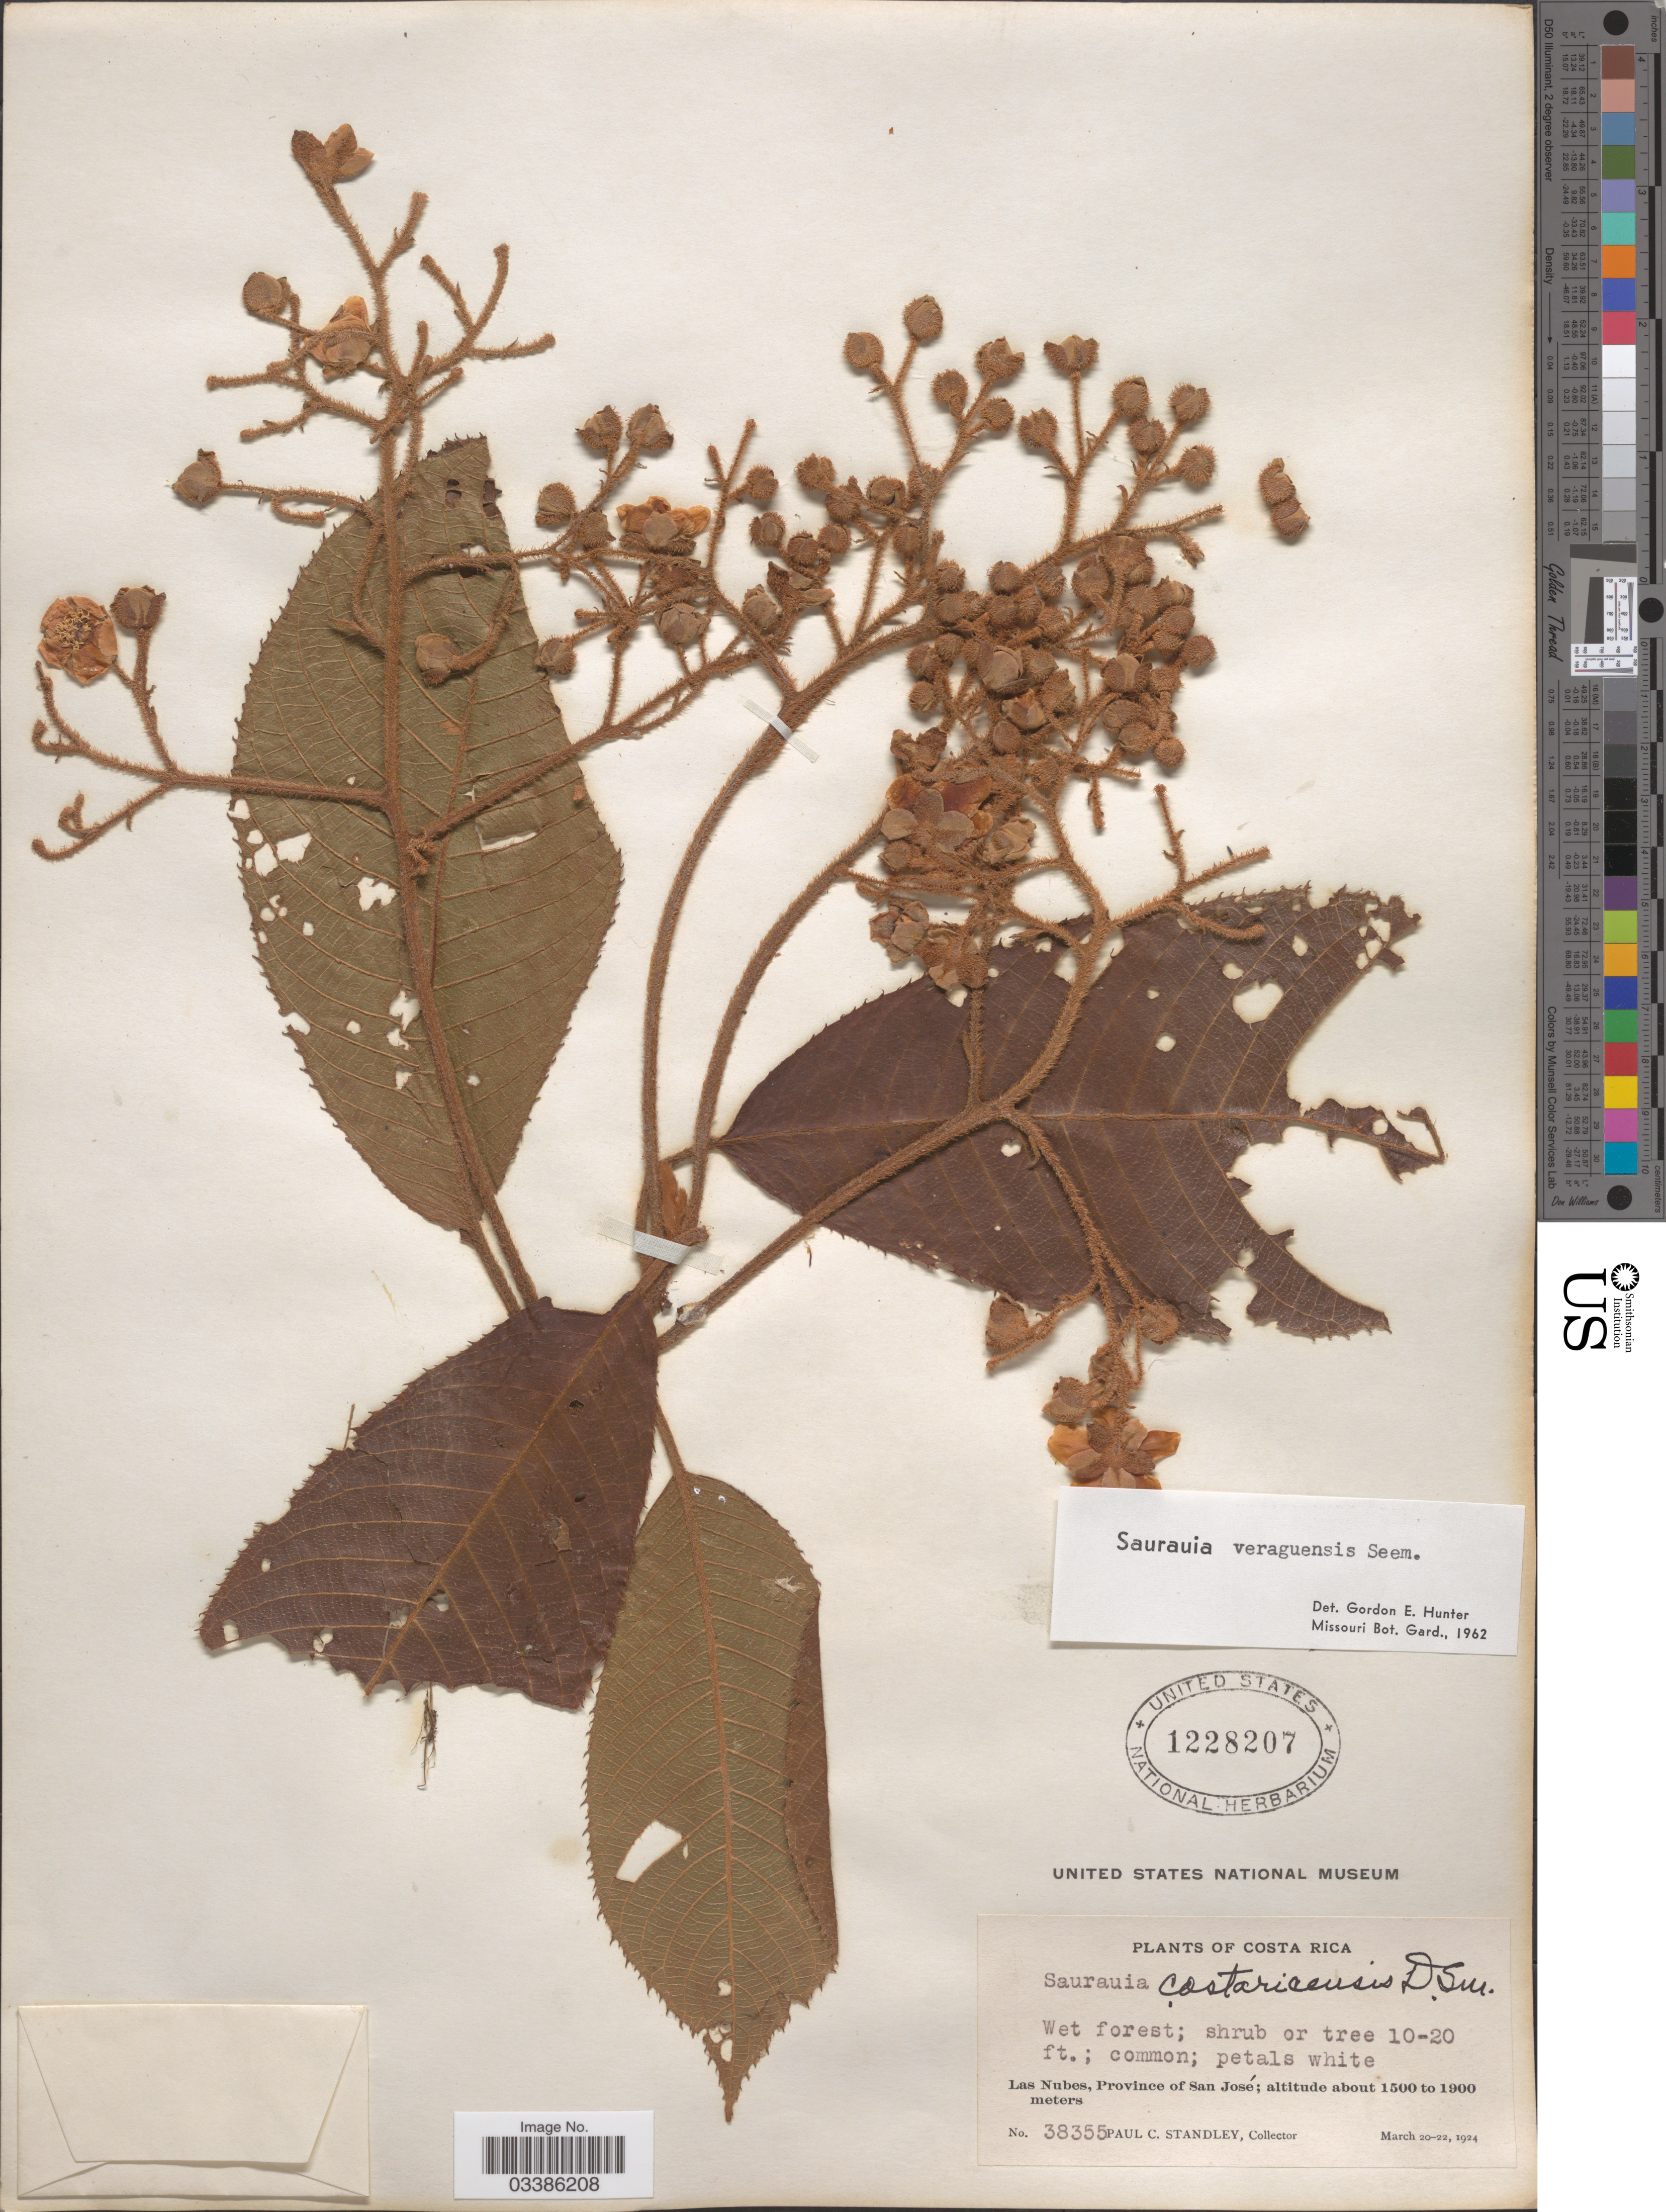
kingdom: Plantae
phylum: Tracheophyta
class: Magnoliopsida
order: Ericales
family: Actinidiaceae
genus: Saurauia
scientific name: Saurauia veraguasensis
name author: Seem.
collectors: P. C. Standley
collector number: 38355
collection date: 1924-03-20/1924-03-22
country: Costa Rica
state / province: San José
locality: Las Nubes.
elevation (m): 1500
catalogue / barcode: US 1228207